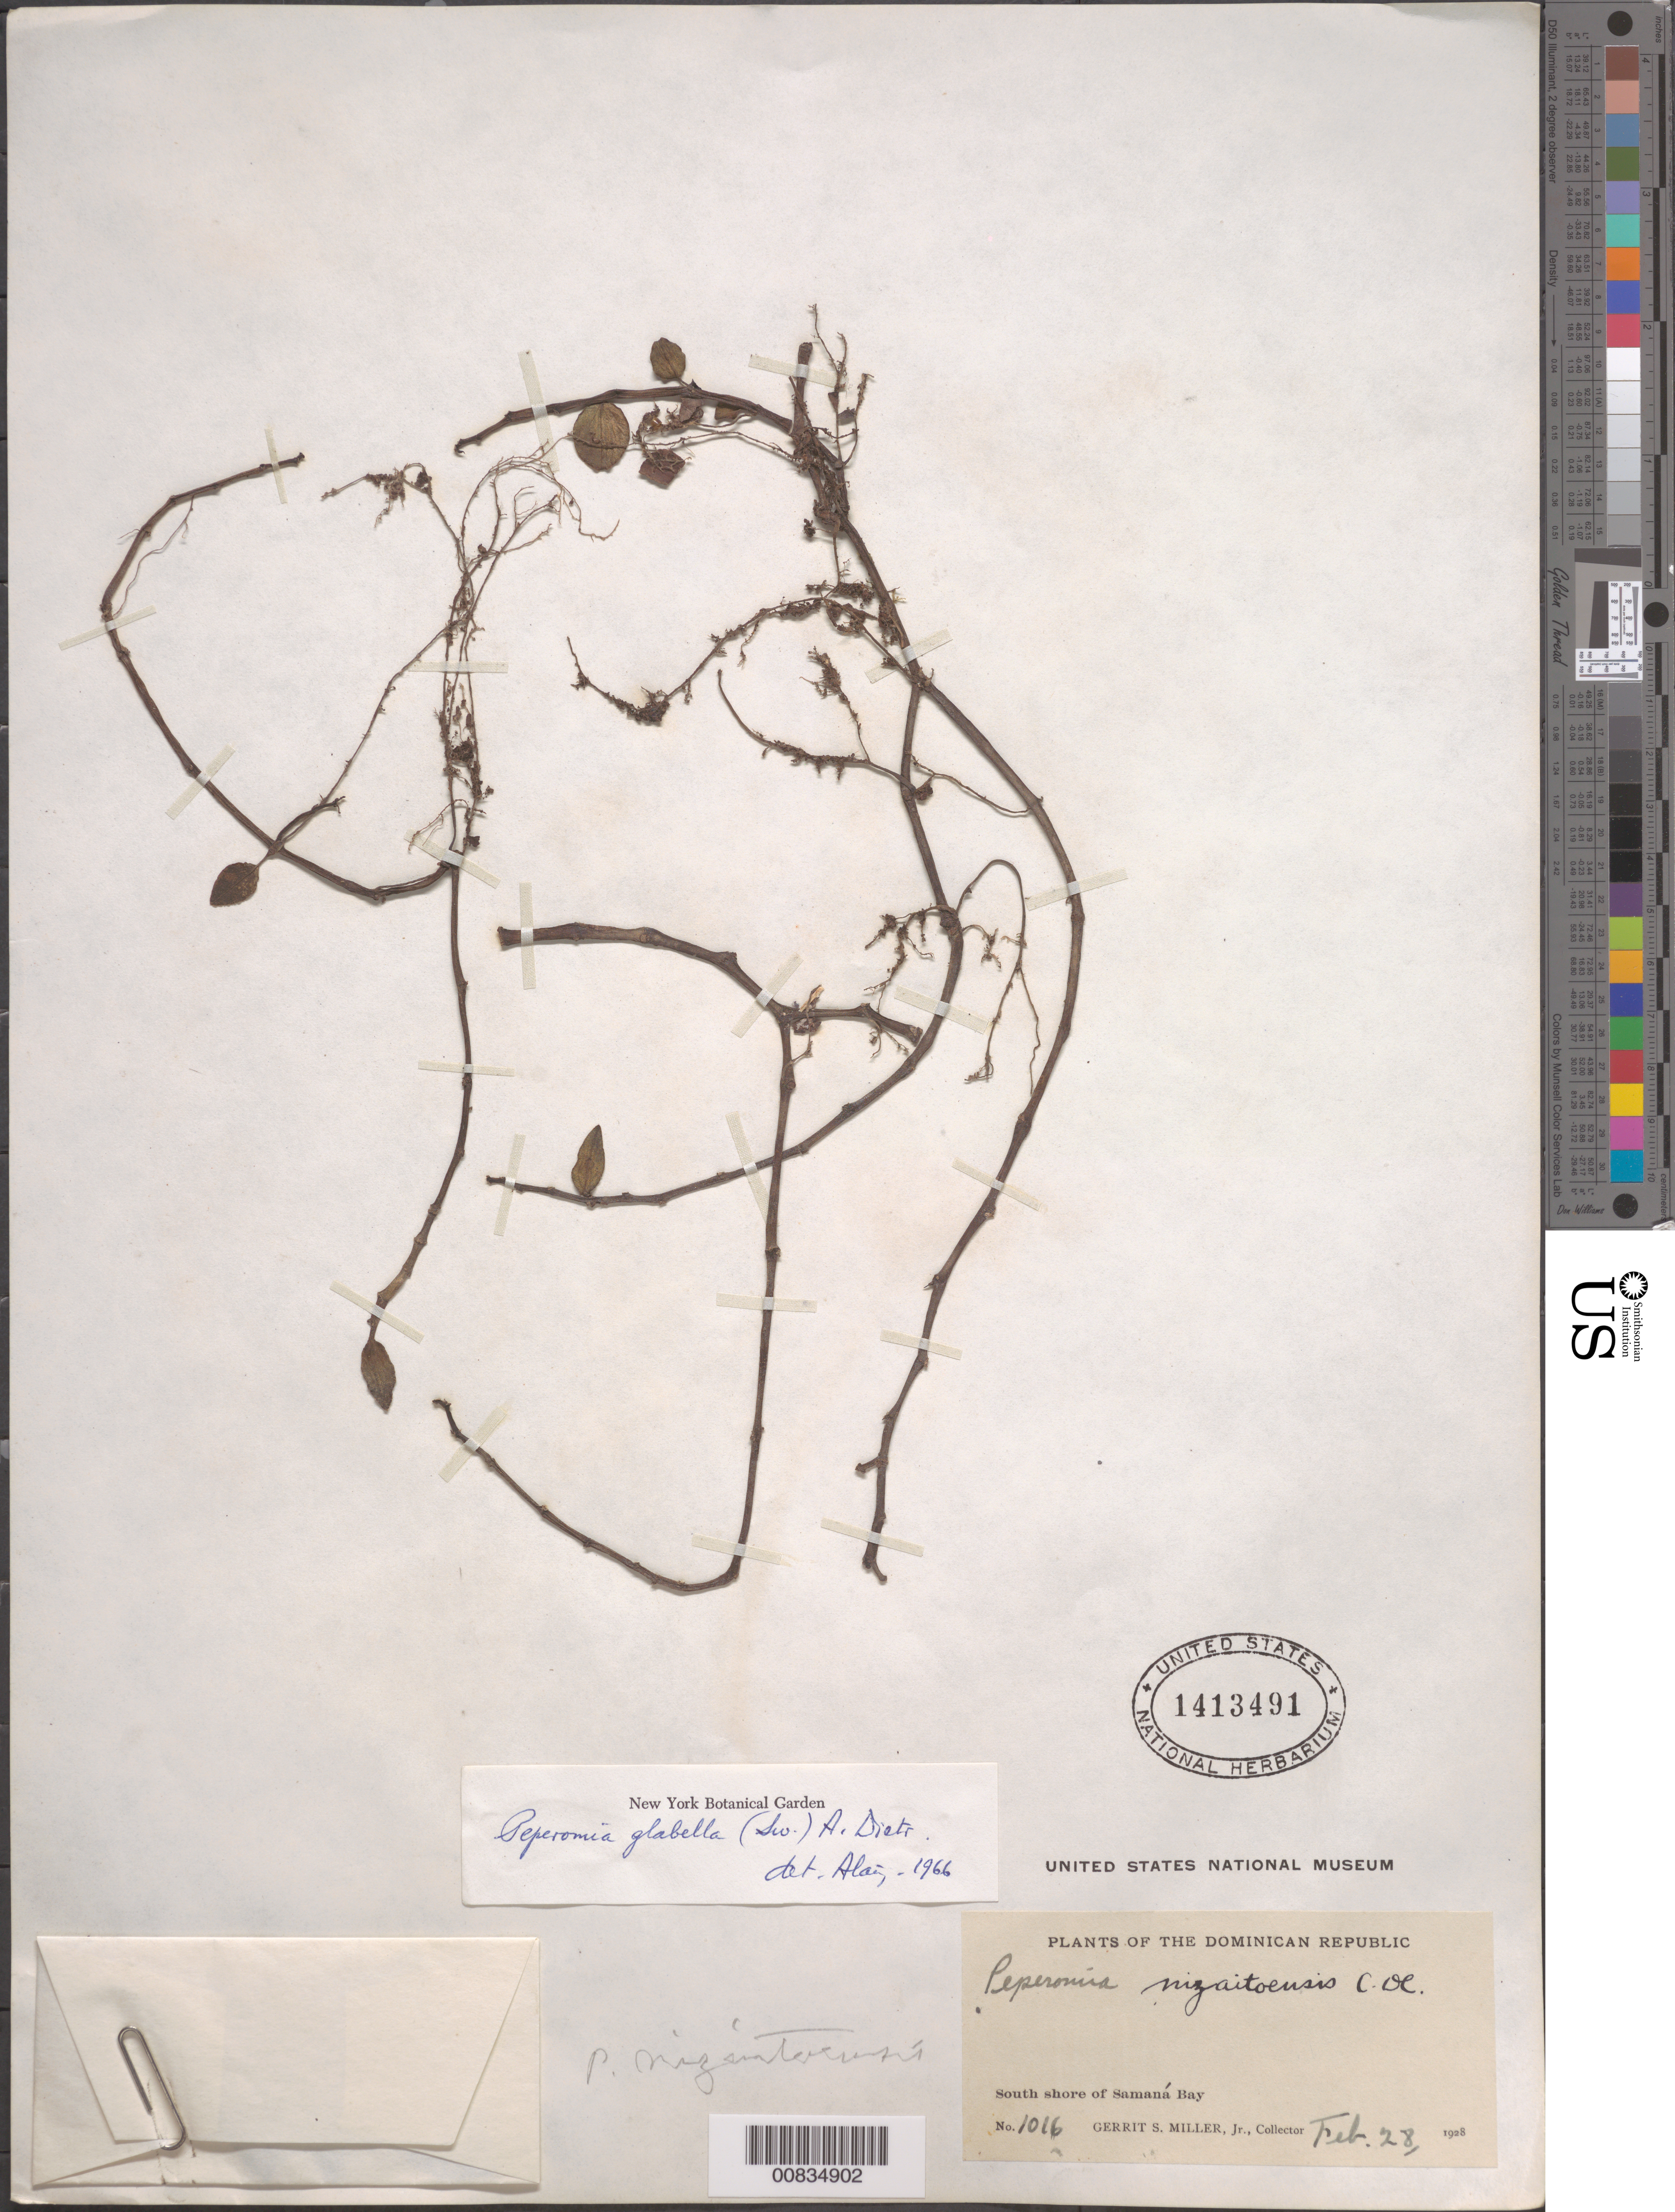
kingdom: Plantae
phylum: Tracheophyta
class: Magnoliopsida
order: Piperales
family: Piperaceae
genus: Peperomia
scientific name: Peperomia glabella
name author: (Sw.) A. Dietr.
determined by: Liogier, Alain H.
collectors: G. S. Miller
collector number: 1016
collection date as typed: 28 Feb 1928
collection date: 1928-02-28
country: Dominican Republic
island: Hispaniola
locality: South shore of Samaná Bay.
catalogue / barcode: US 1413491